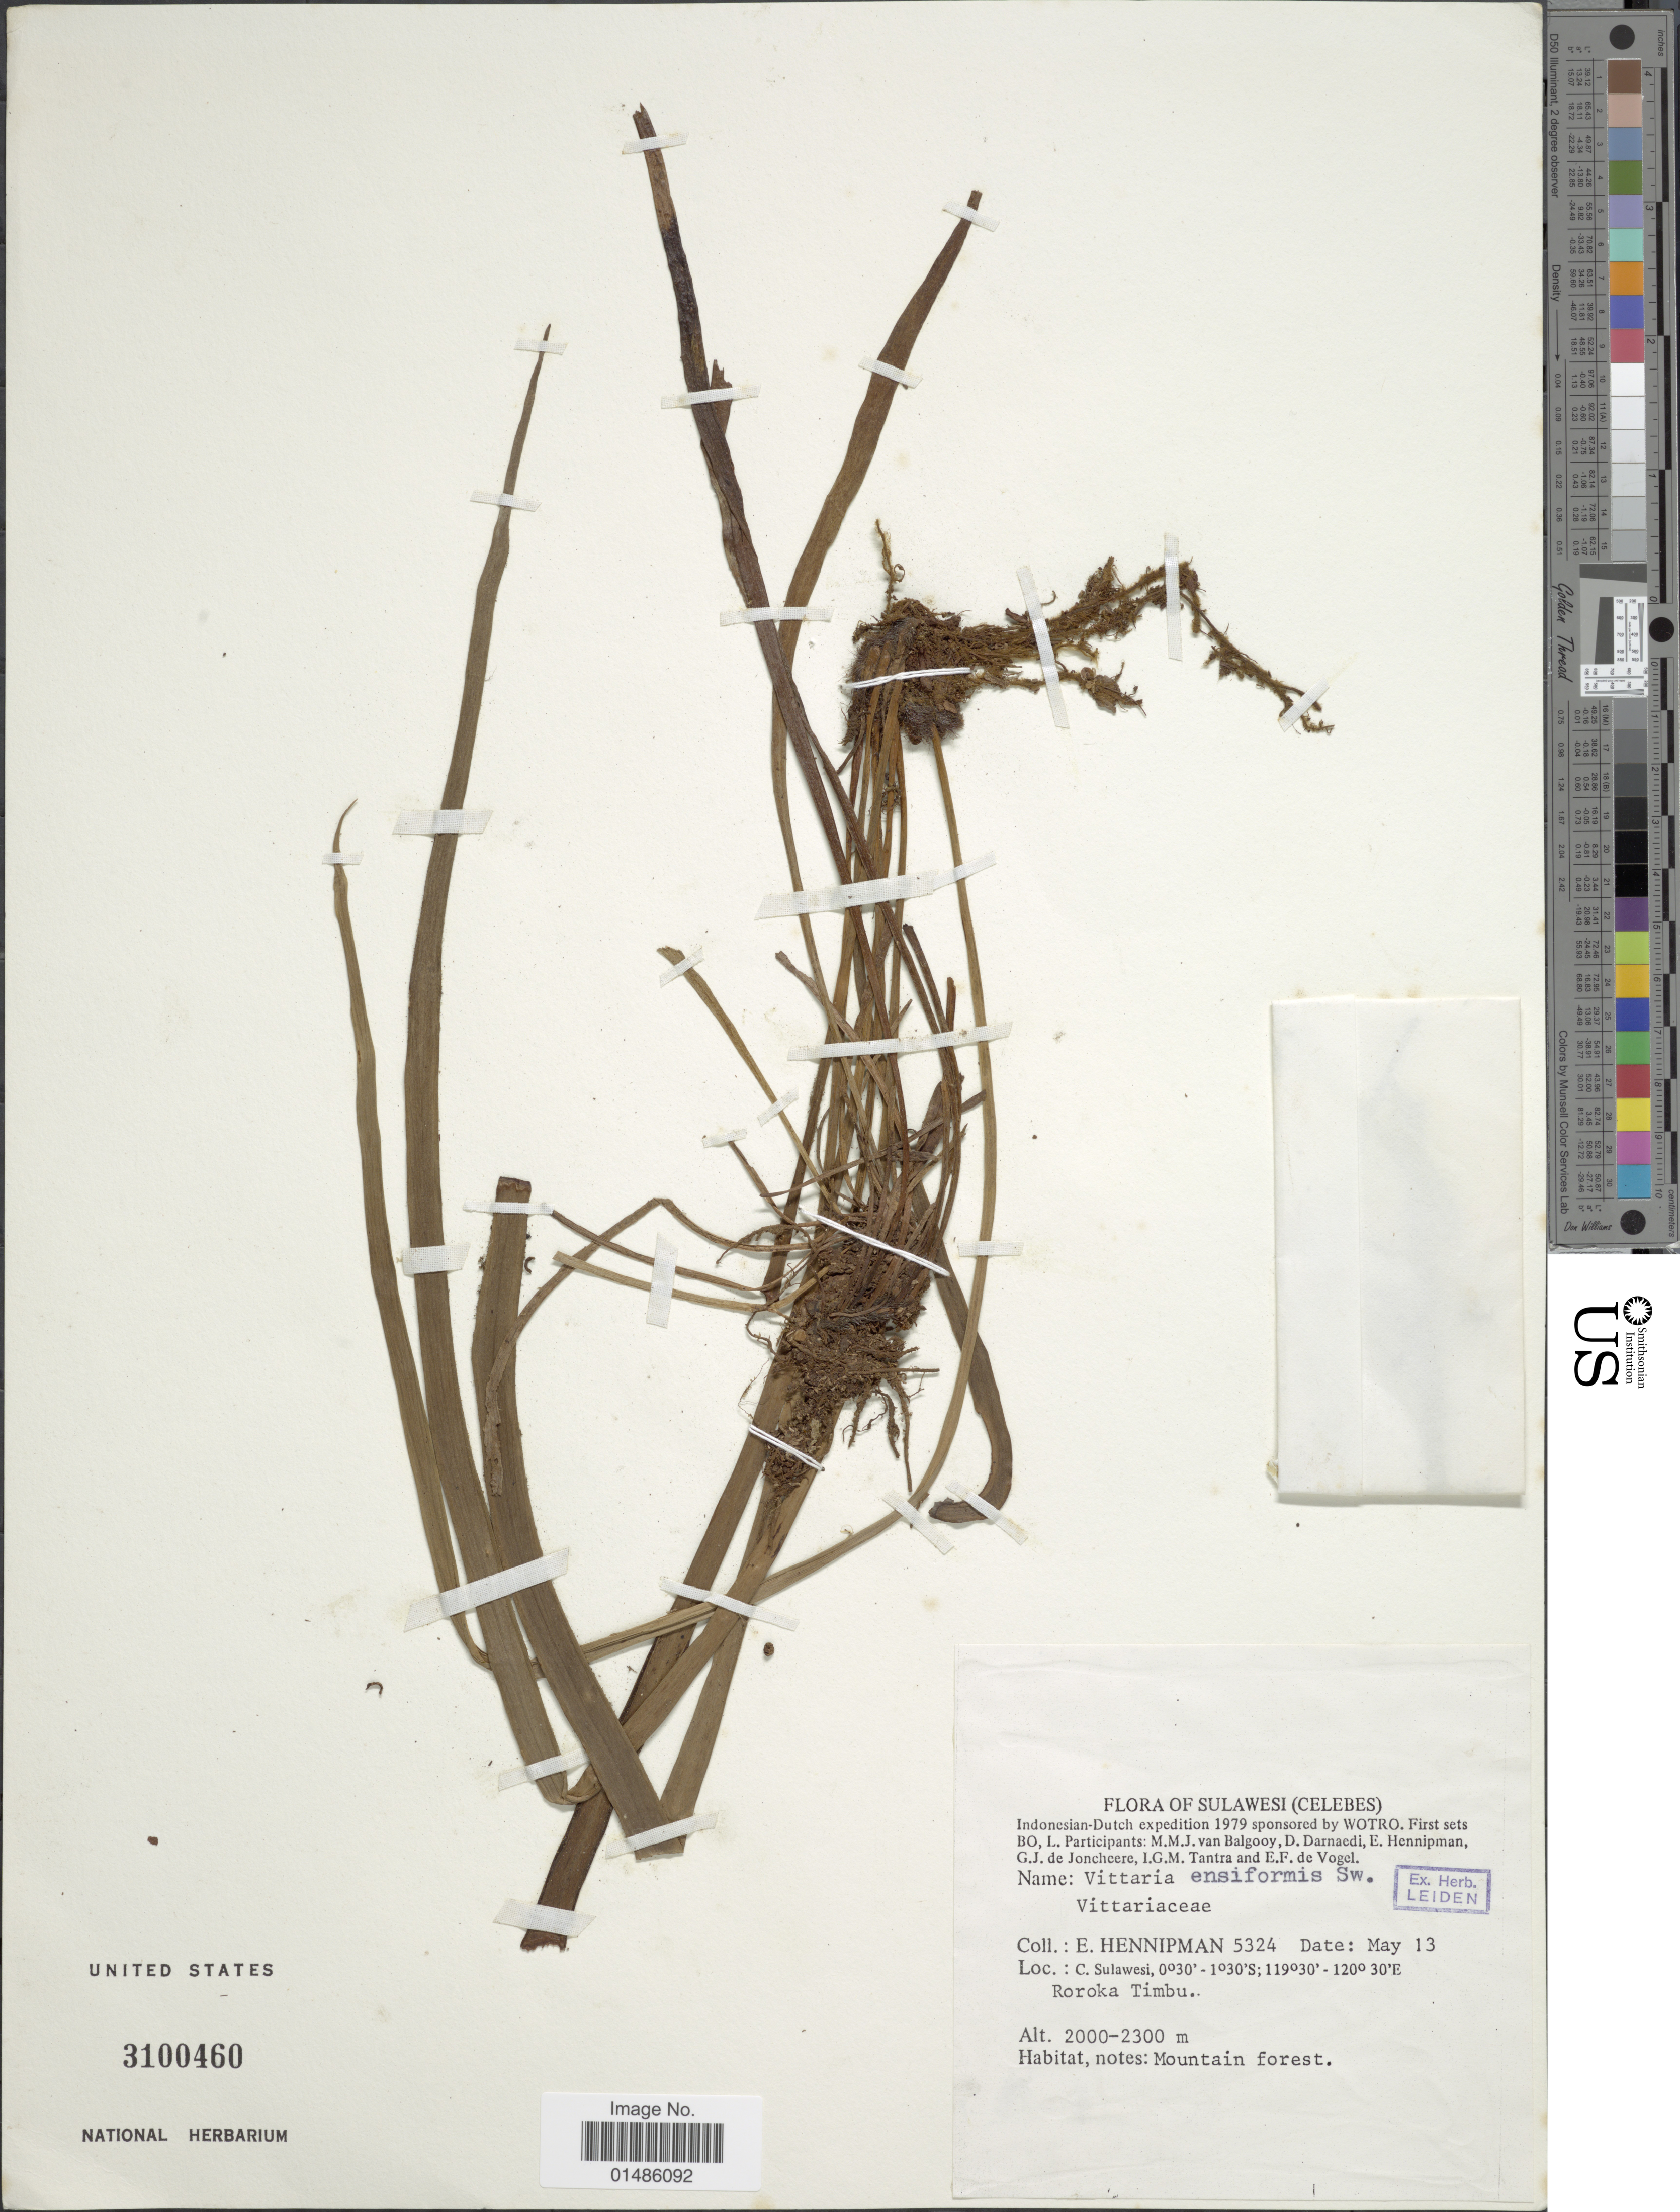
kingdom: Plantae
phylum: Tracheophyta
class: Polypodiopsida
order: Polypodiales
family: Pteridaceae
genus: Haplopteris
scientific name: Haplopteris ensiformis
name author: (Sw.) E.H. Crane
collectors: E. Hennipman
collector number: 5324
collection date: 1979-05-13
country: Indonesia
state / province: Sulawesi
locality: Celebes. C. Sulawesi. Roroka Timbu.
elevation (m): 2000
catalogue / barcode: US 3100460